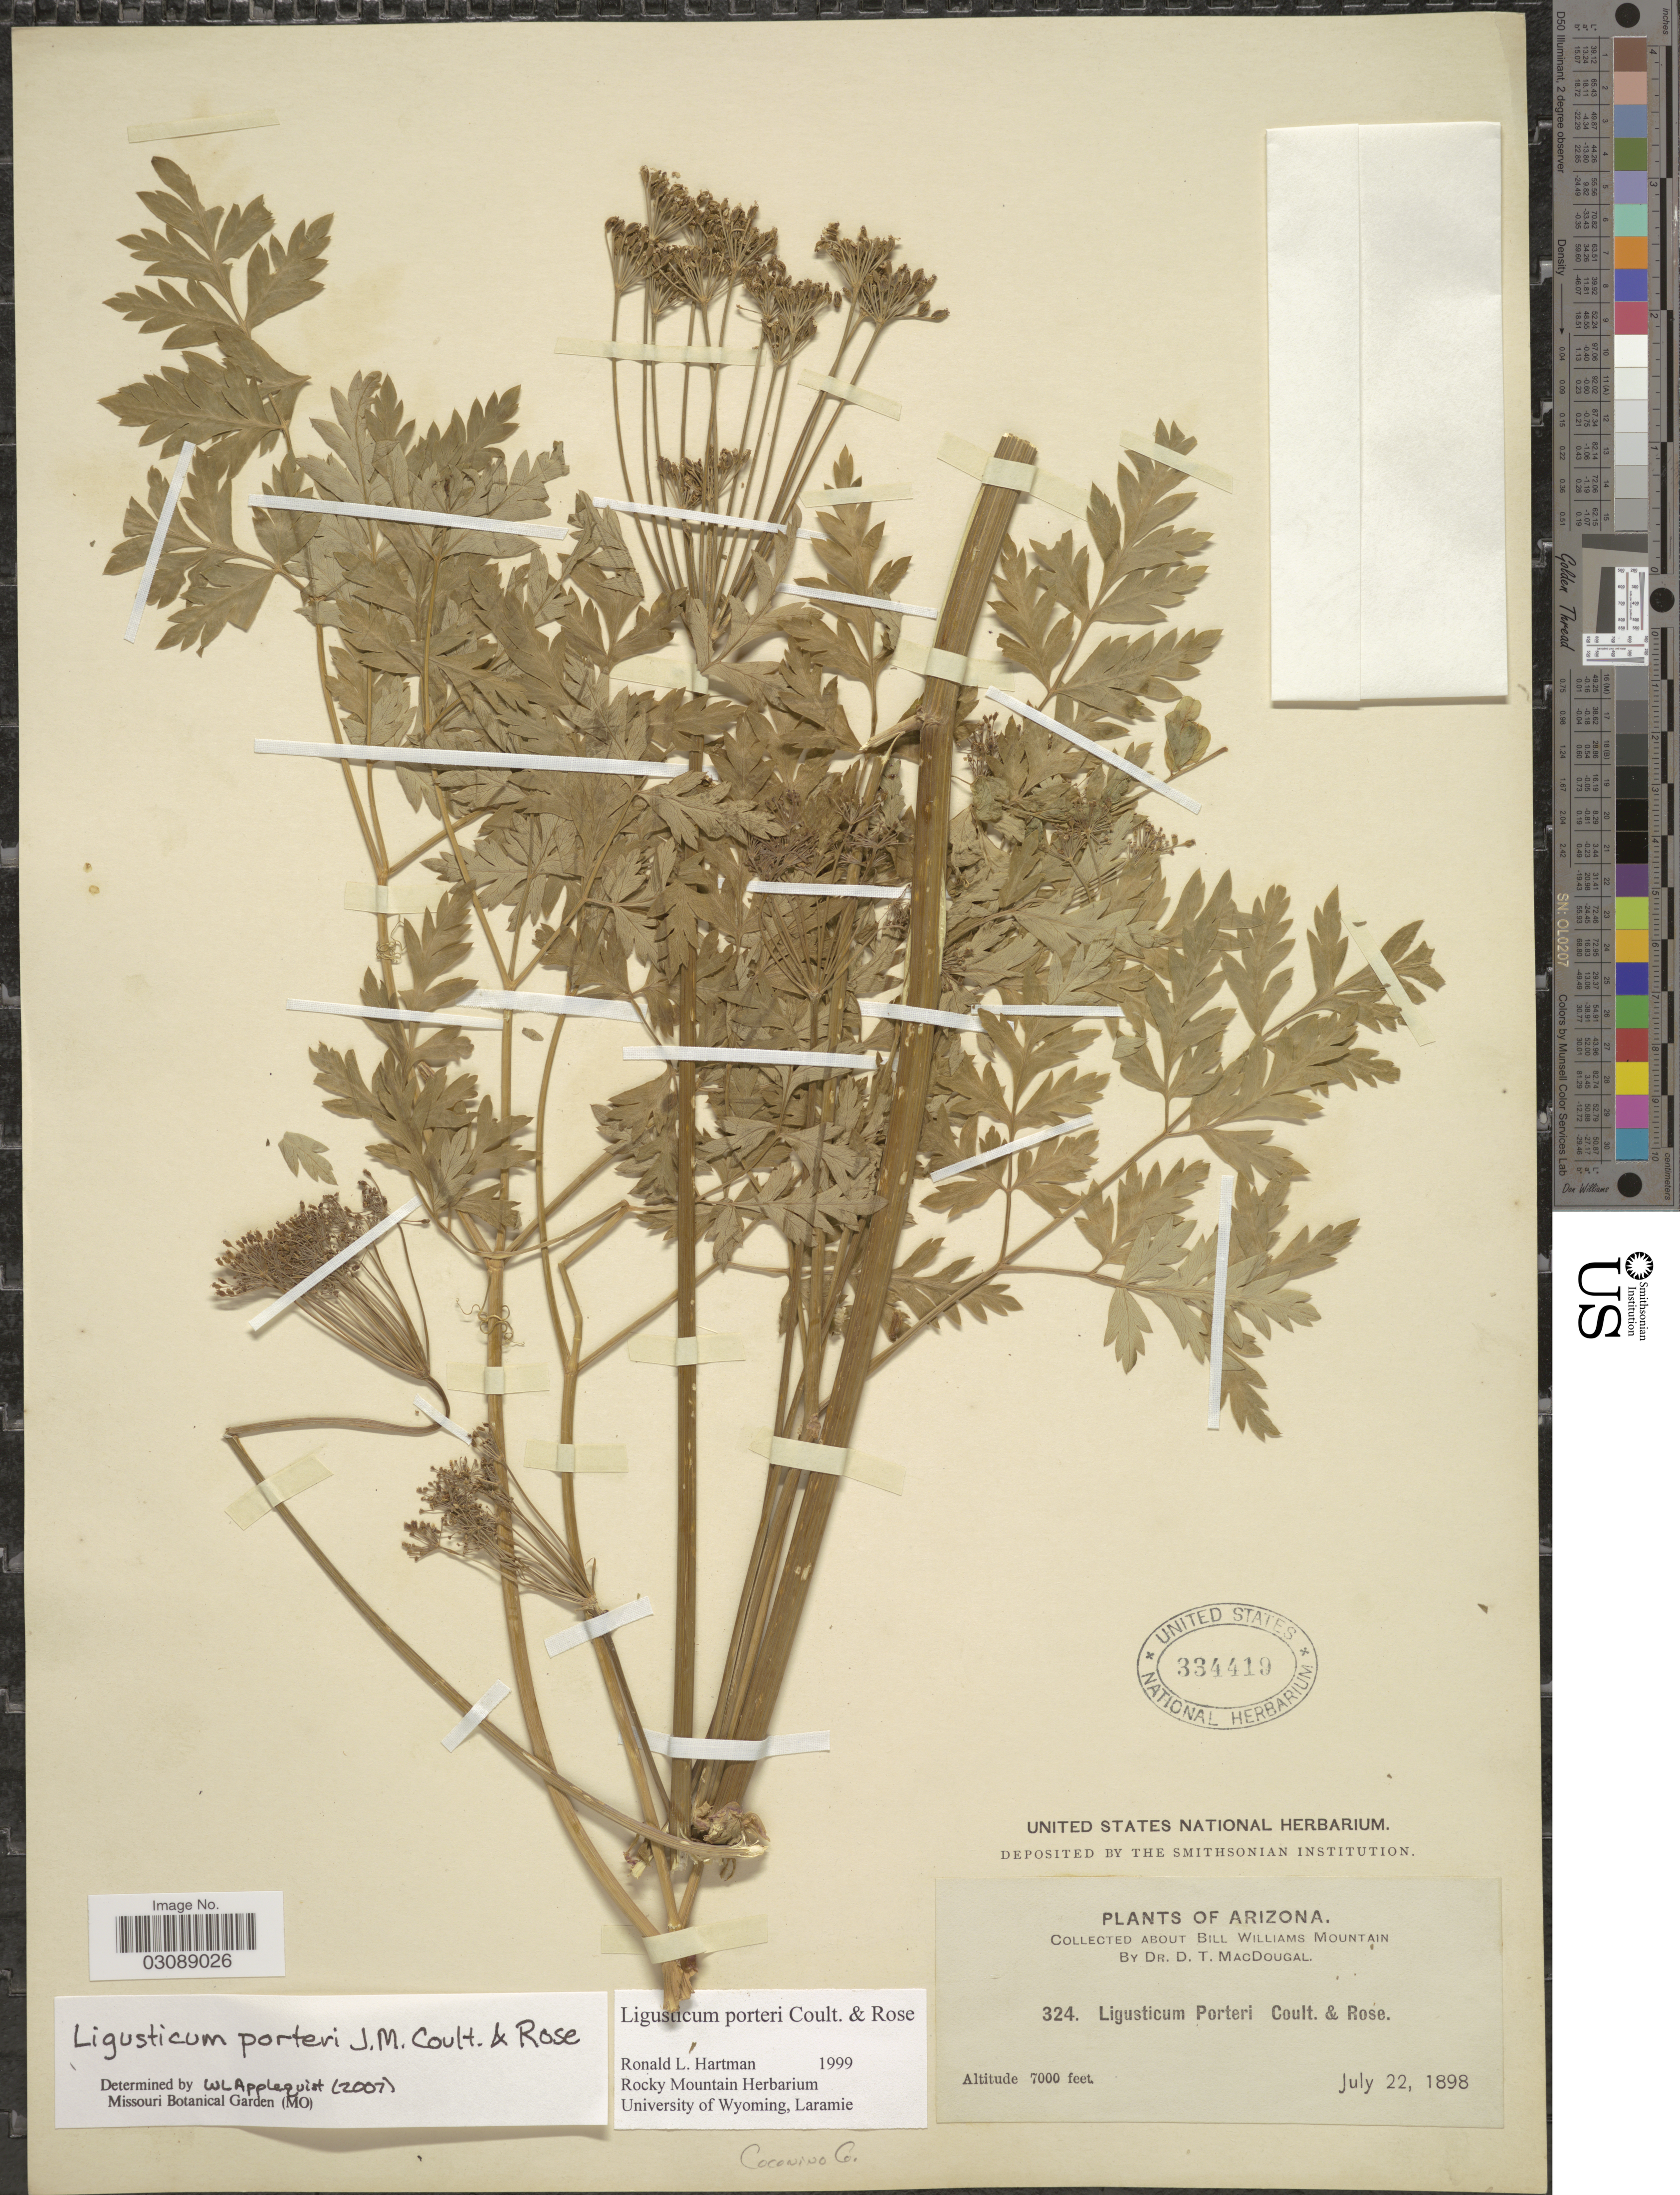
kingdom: Plantae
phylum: Tracheophyta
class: Magnoliopsida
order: Apiales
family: Apiaceae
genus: Ligusticum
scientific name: Ligusticum porteri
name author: J.M. Coult. & Rose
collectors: D. T. MacDougal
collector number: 324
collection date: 1898-07-22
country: United States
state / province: Arizona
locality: About Bill Williams Mountain. Coconino Co.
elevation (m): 2134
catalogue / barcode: US 334419